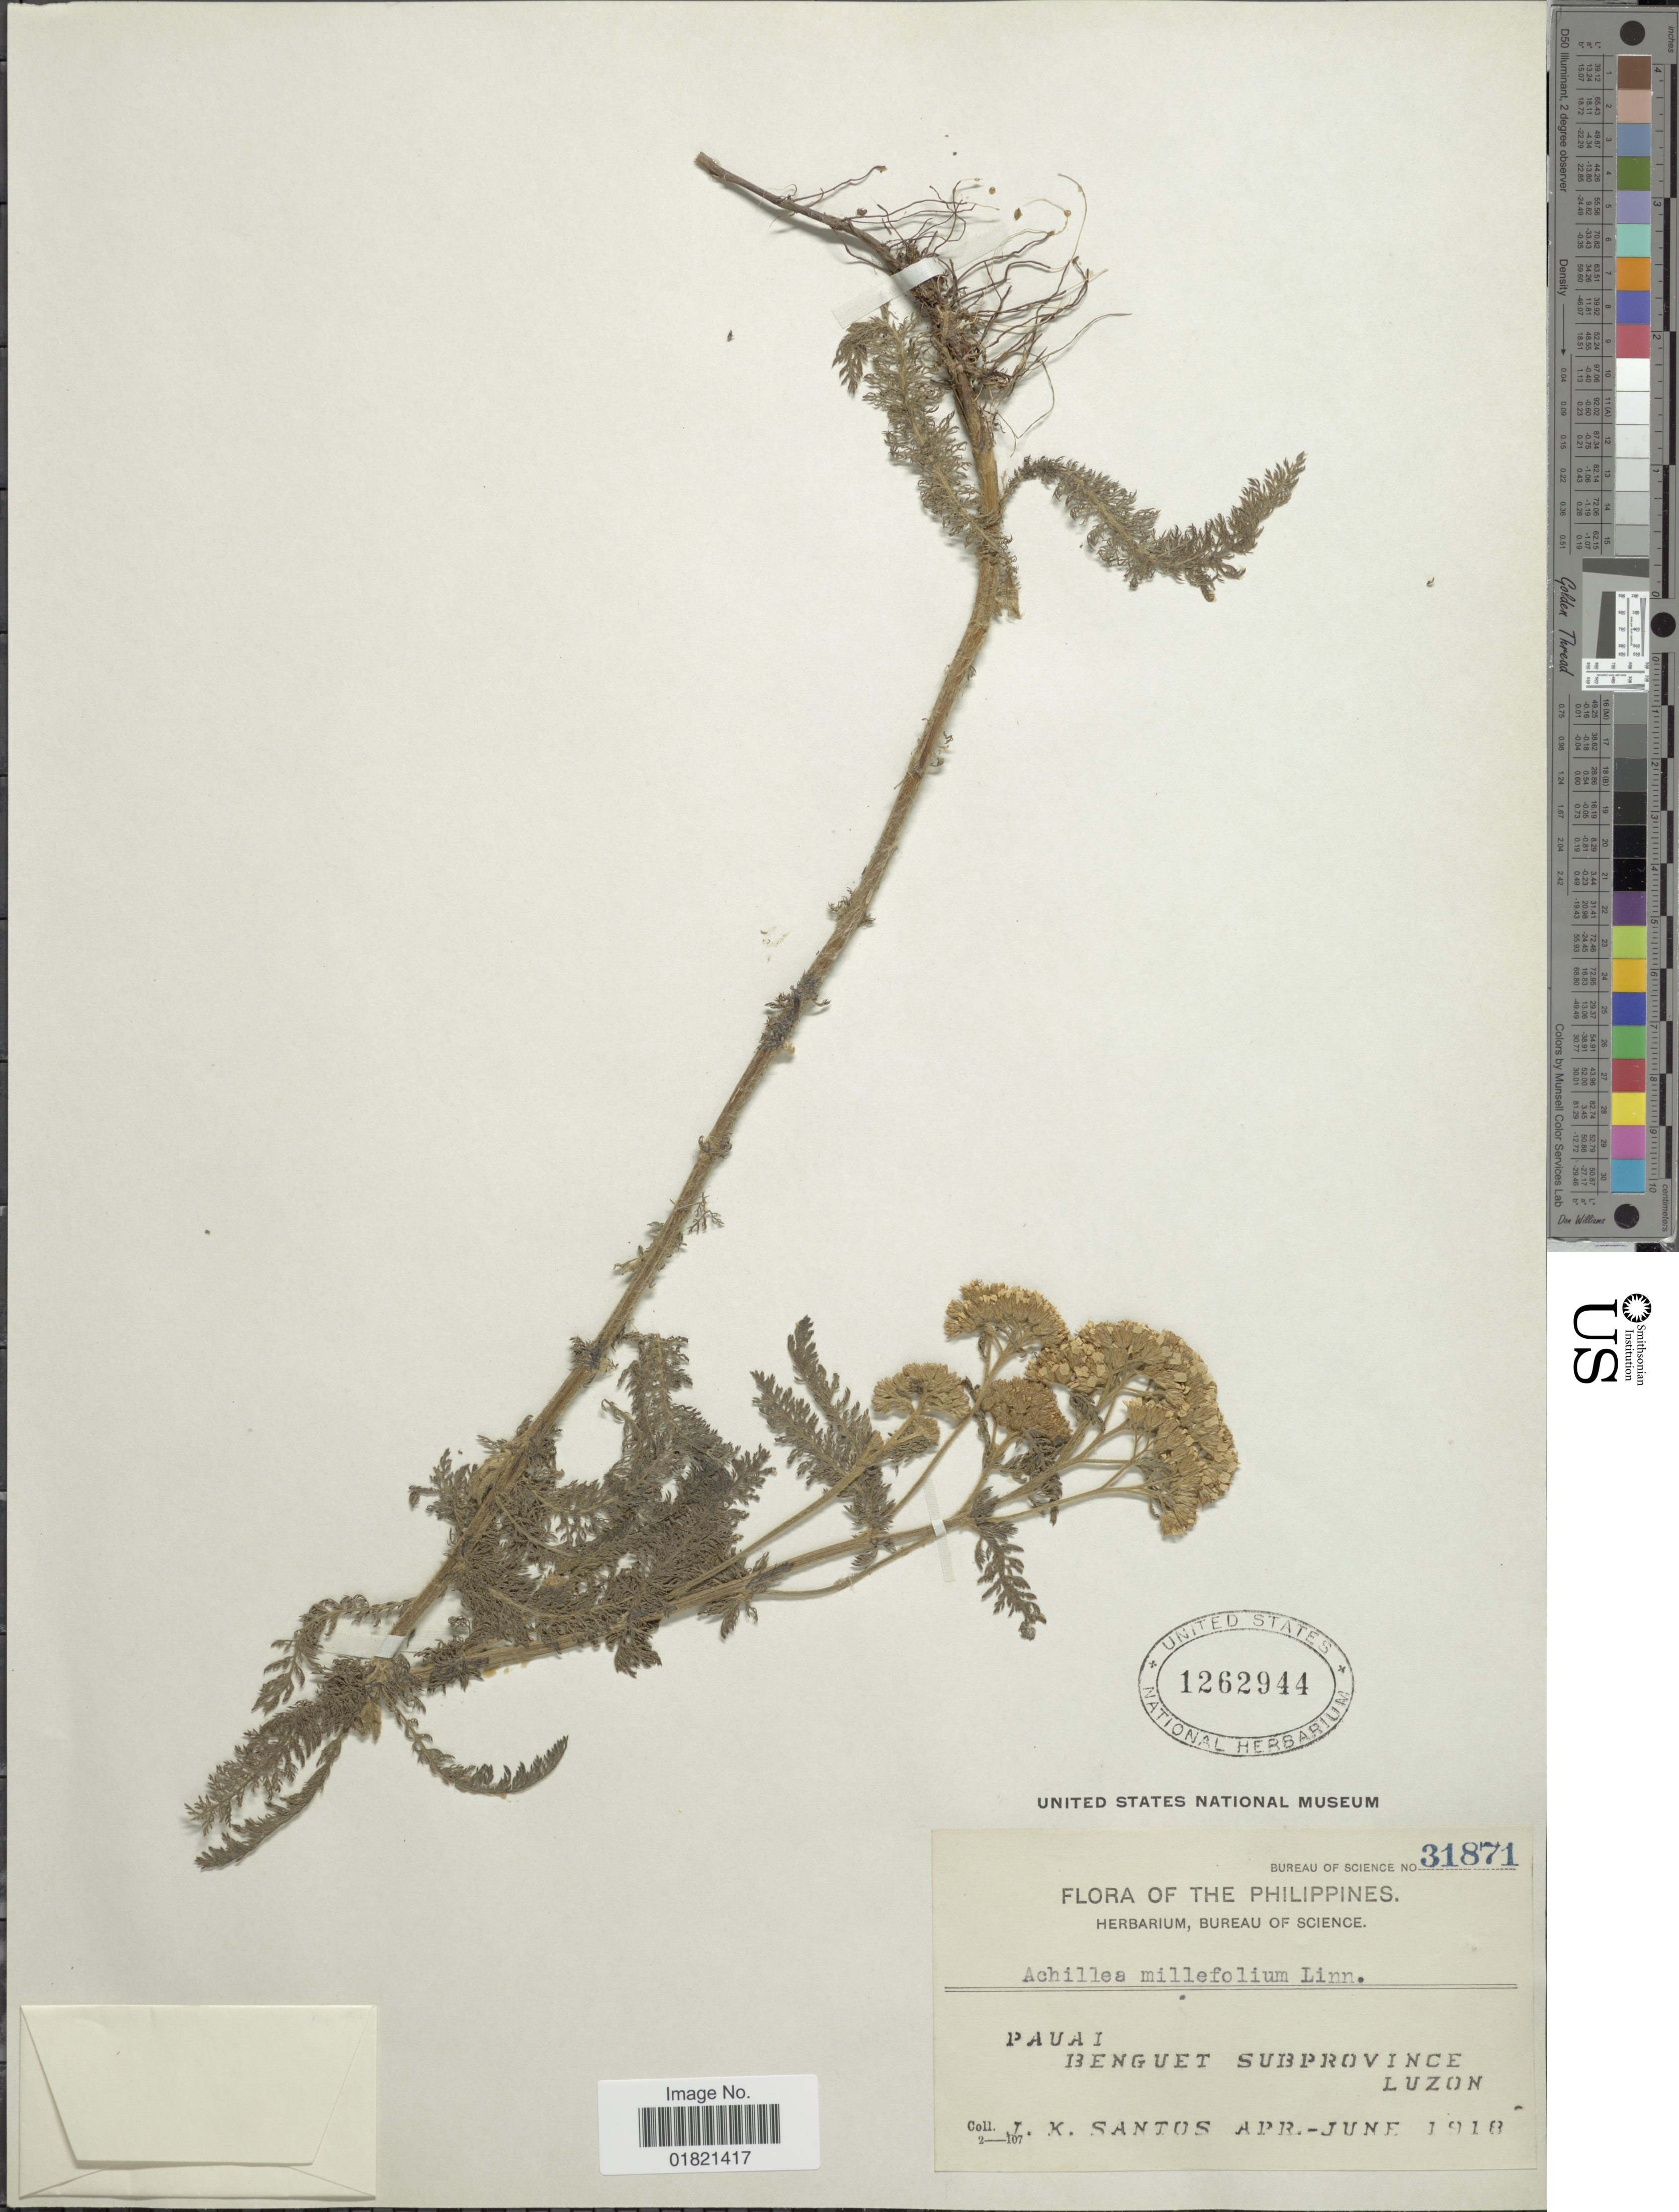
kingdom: Plantae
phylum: Tracheophyta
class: Magnoliopsida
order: Asterales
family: Asteraceae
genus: Achillea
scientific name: Achillea millefolium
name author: L.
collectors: J. K. Santos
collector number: Bureau Of Science 31871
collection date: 1918-04/1918-06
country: Philippines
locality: Pauai Benguet Subprovince Luzon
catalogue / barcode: US 1262944